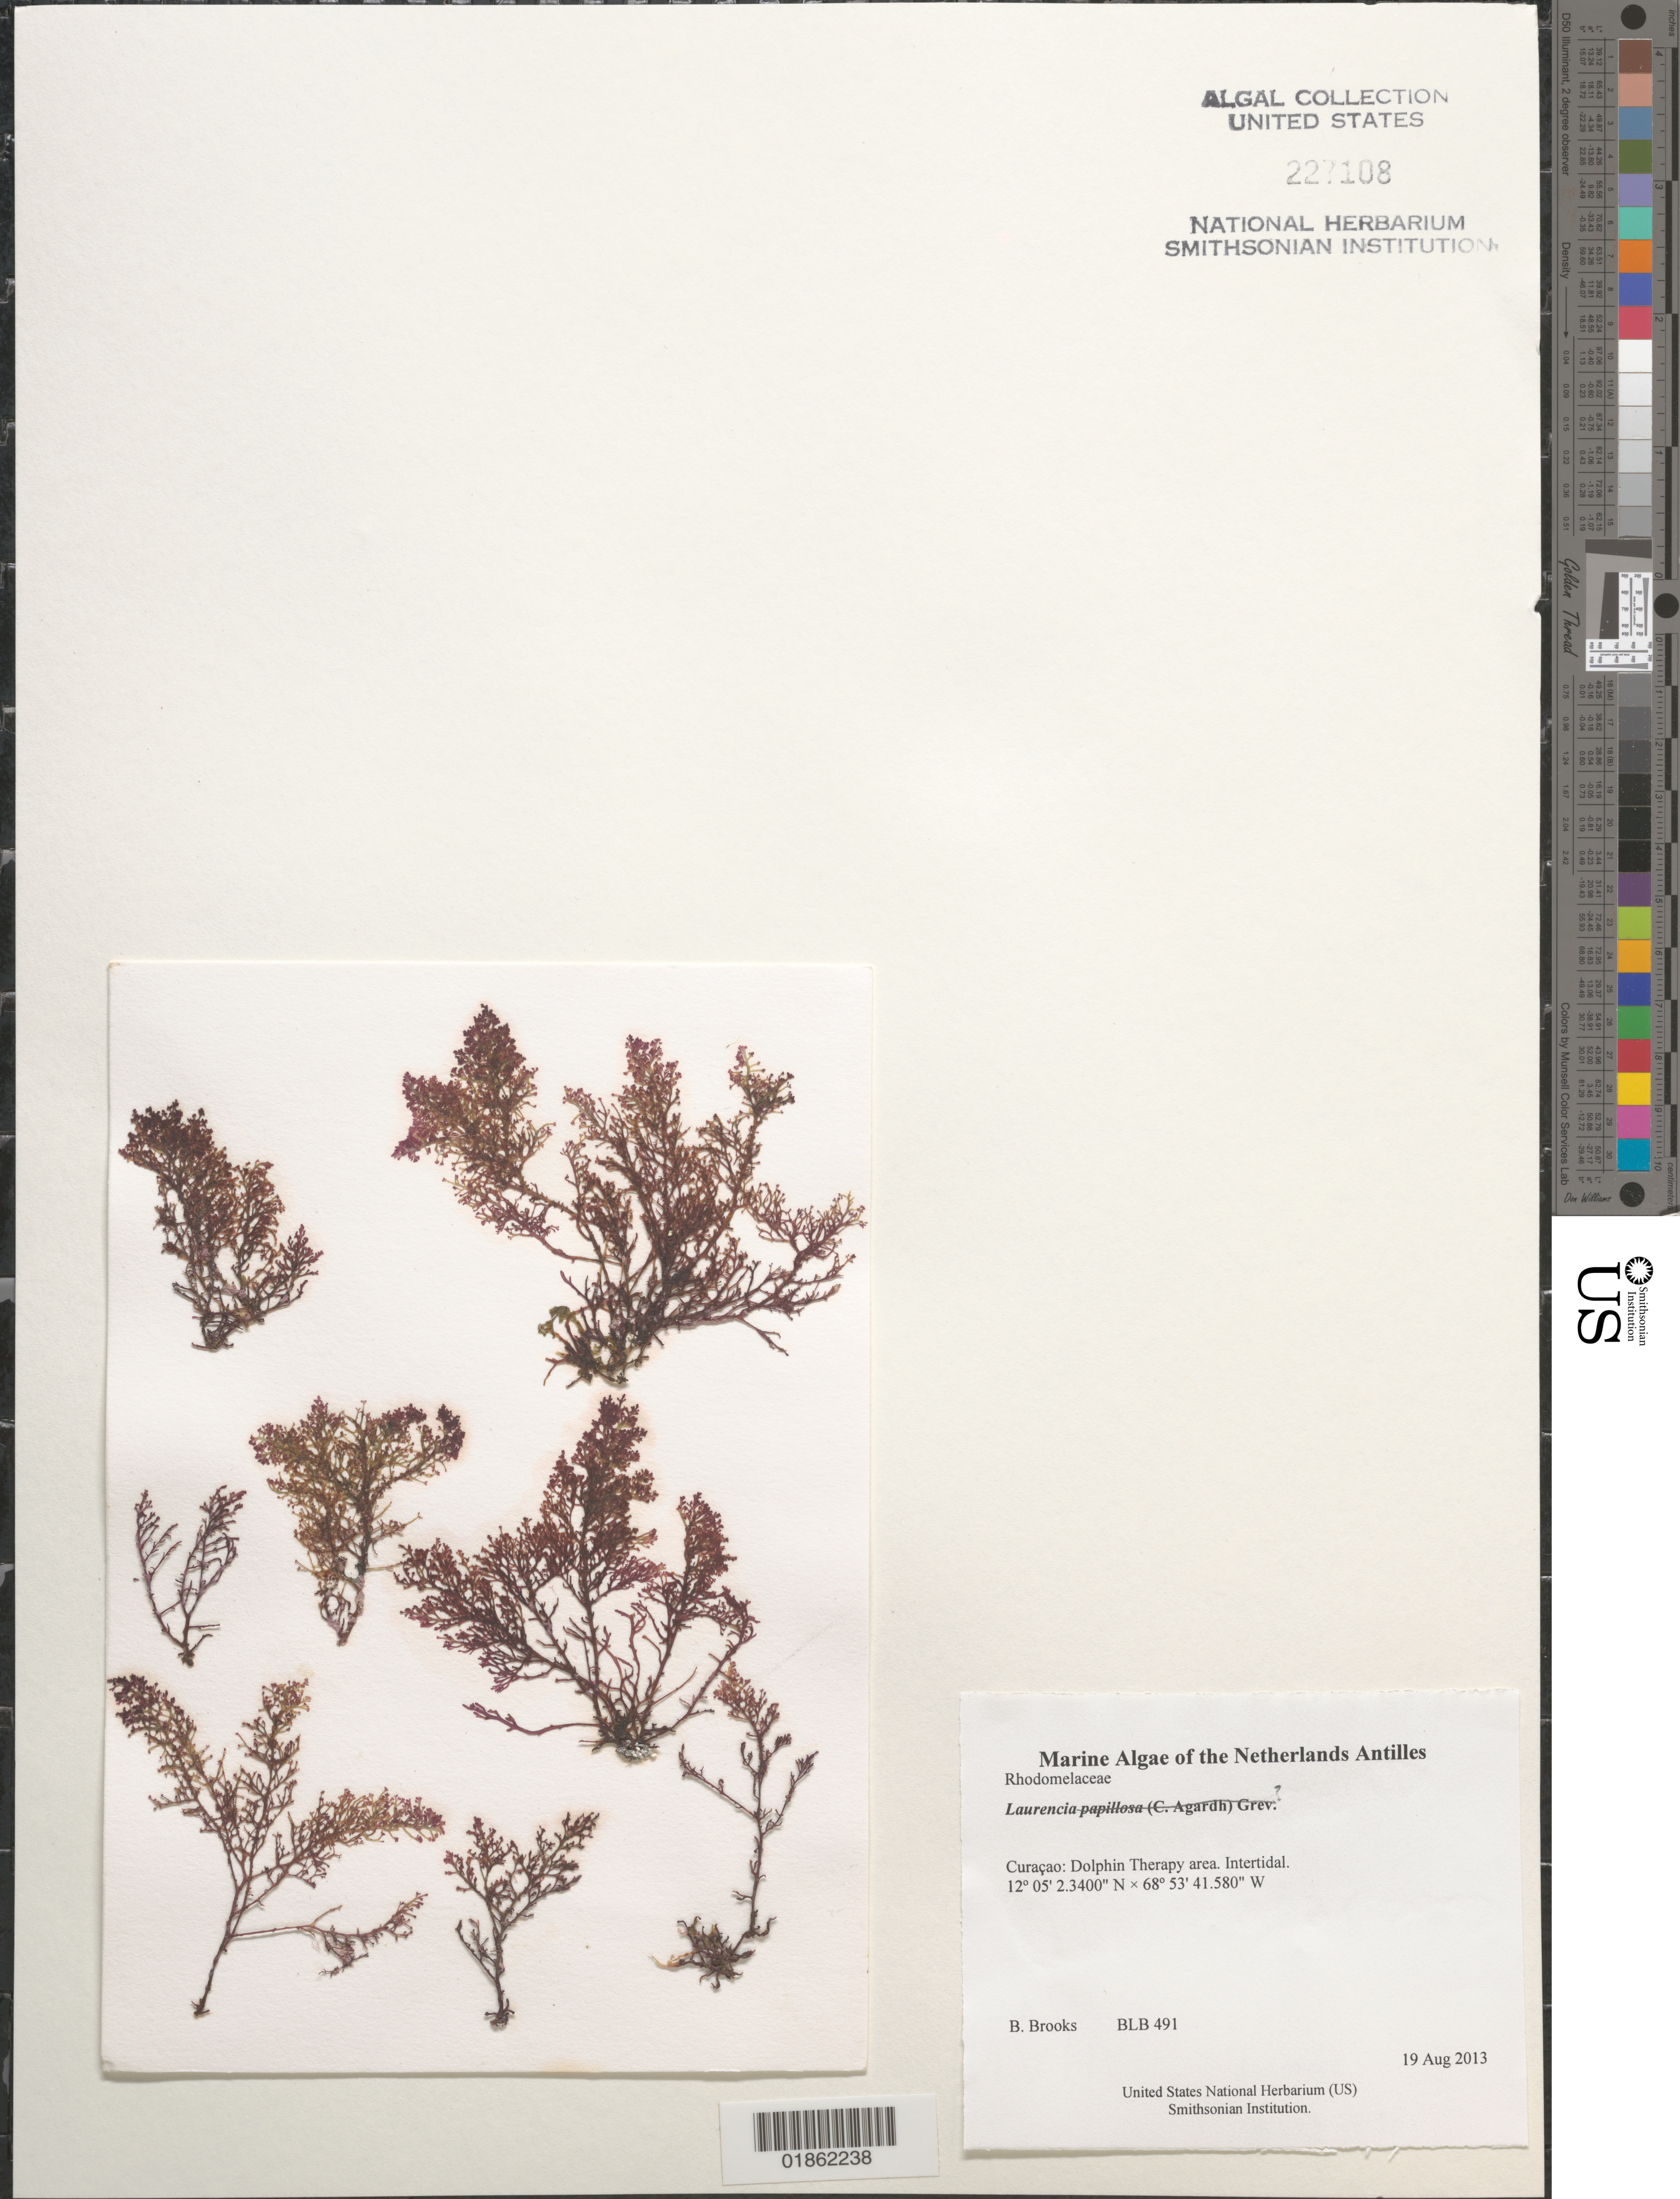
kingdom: Plantae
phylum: Rhodophyta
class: Florideophyceae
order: Ceramiales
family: Rhodomelaceae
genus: Laurencia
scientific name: Laurencia papillosa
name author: (C. Agardh) Grev.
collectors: B. Brooks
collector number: BLB 491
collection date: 2013-08-19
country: Curaçao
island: Curaçao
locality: Dolphin Therapy area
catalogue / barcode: US 227108